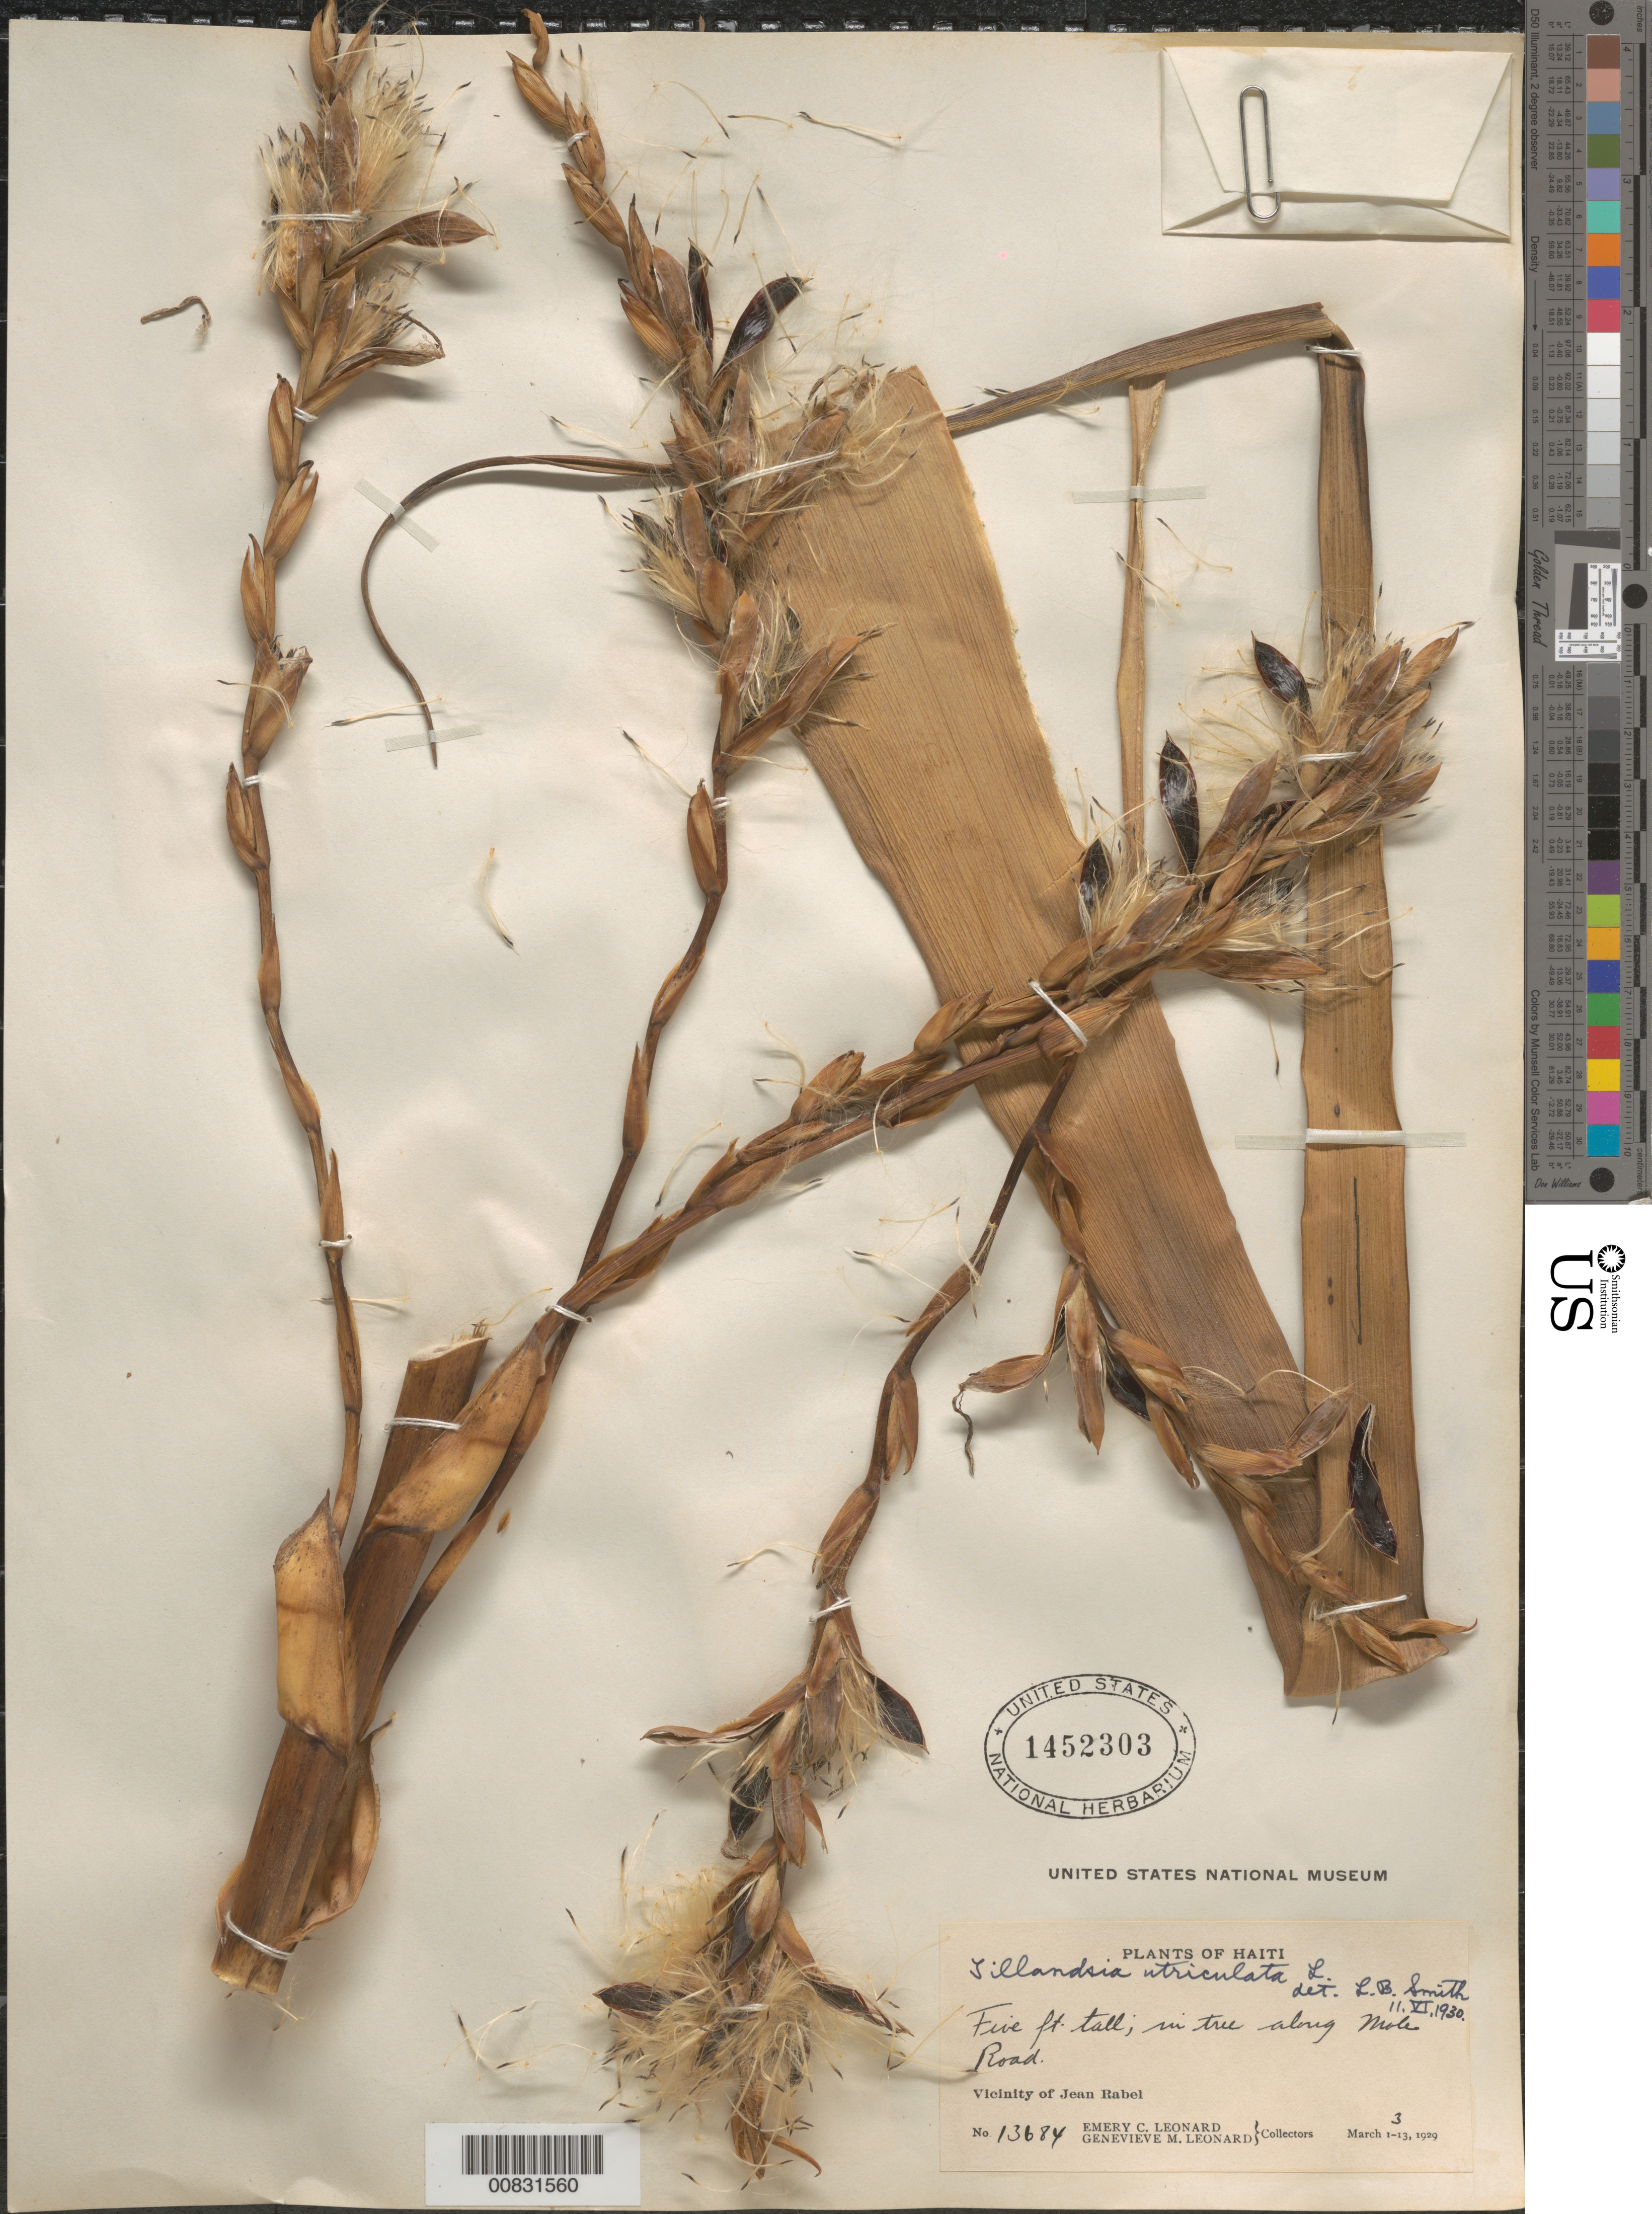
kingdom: Plantae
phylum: Tracheophyta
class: Liliopsida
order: Poales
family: Bromeliaceae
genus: Tillandsia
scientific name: Tillandsia utriculata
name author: L.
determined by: Smith, Lyman B., (US), NMNH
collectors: E. C. Leonard & G. M. Leonard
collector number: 13684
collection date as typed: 03 Mar 1929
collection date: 1929-03-03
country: Haiti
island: Hispaniola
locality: Vicinity of Jean Rabel along Mole Road.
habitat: In tree.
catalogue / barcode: US 1452303